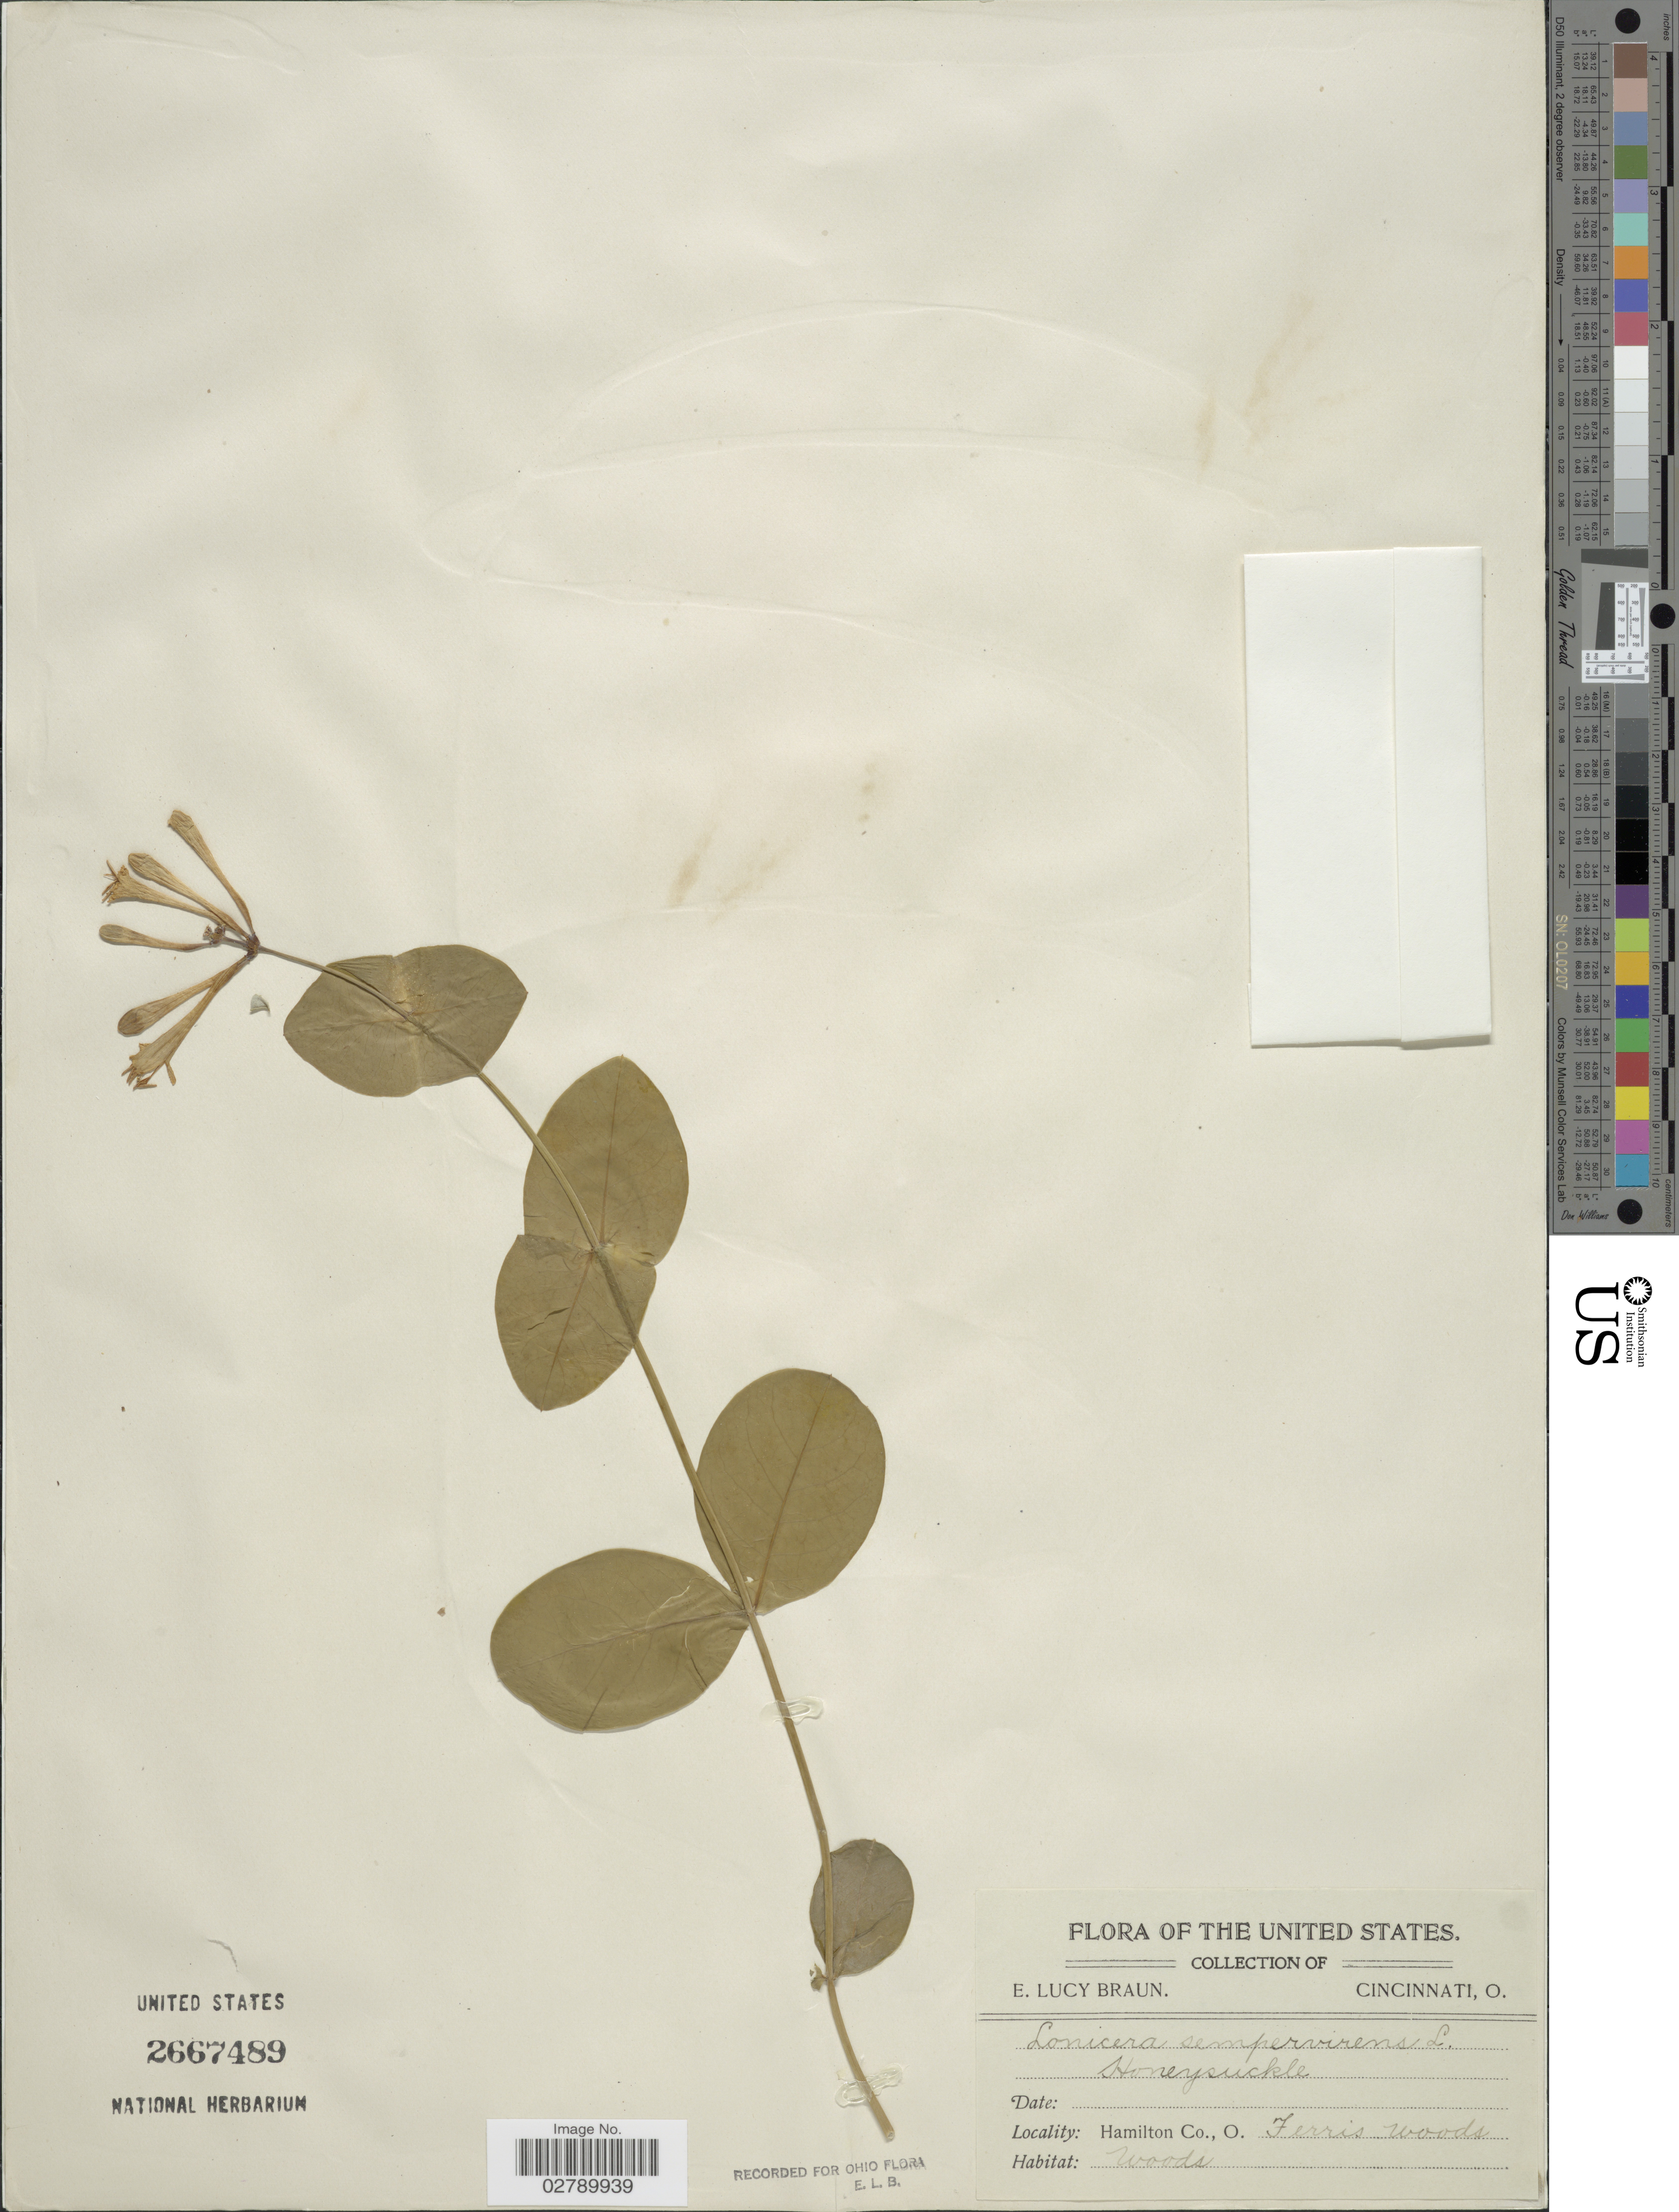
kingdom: Plantae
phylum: Tracheophyta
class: Magnoliopsida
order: Dipsacales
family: Caprifoliaceae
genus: Lonicera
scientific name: Lonicera sempervirens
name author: L.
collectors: E. L. Braun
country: United States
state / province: Ohio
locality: Hamilton Co., Ferris woods.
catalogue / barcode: US 2667489